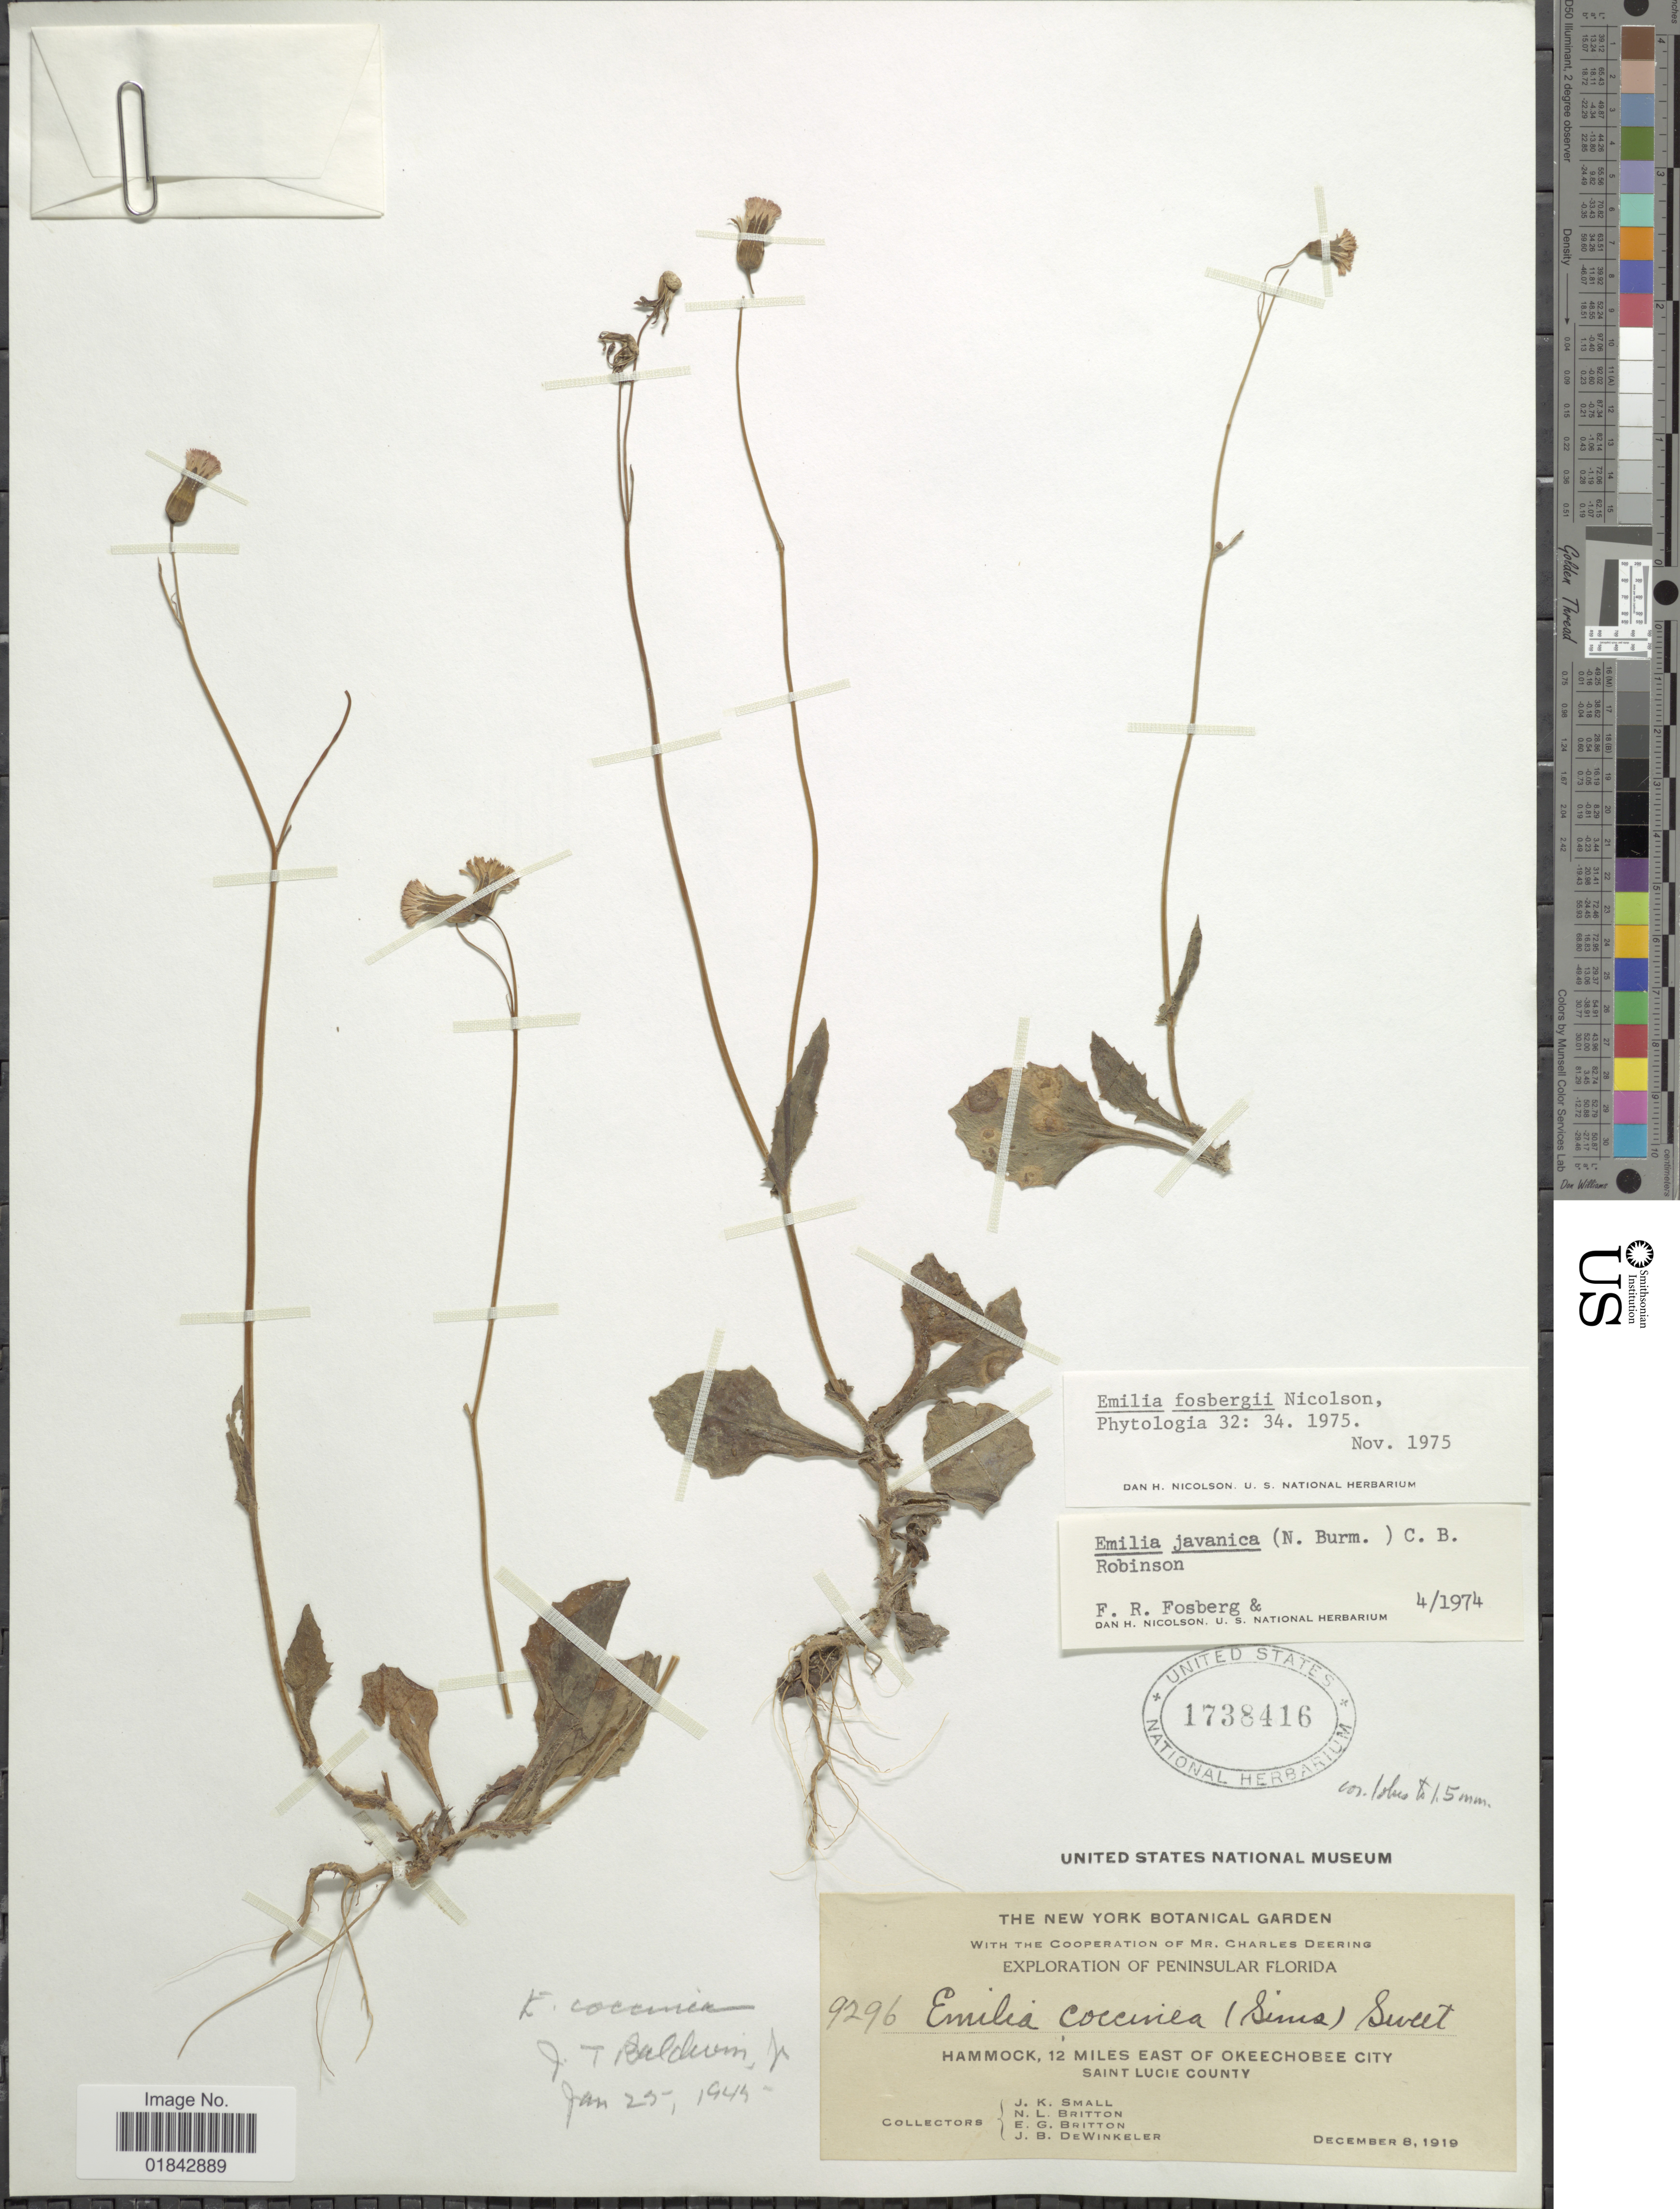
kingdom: Plantae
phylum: Tracheophyta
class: Magnoliopsida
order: Asterales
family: Asteraceae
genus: Emilia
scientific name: Emilia fosbergii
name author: Nicolson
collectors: J. K. Small, N. Britton, E. G. Britton & J. B. Dewinkeler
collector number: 9296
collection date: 1919-12-08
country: United States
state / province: Florida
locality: Penninsular Florida, Hammock, 12 miles east of Okeechobee City, Saint Lucie County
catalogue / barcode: US 1738416